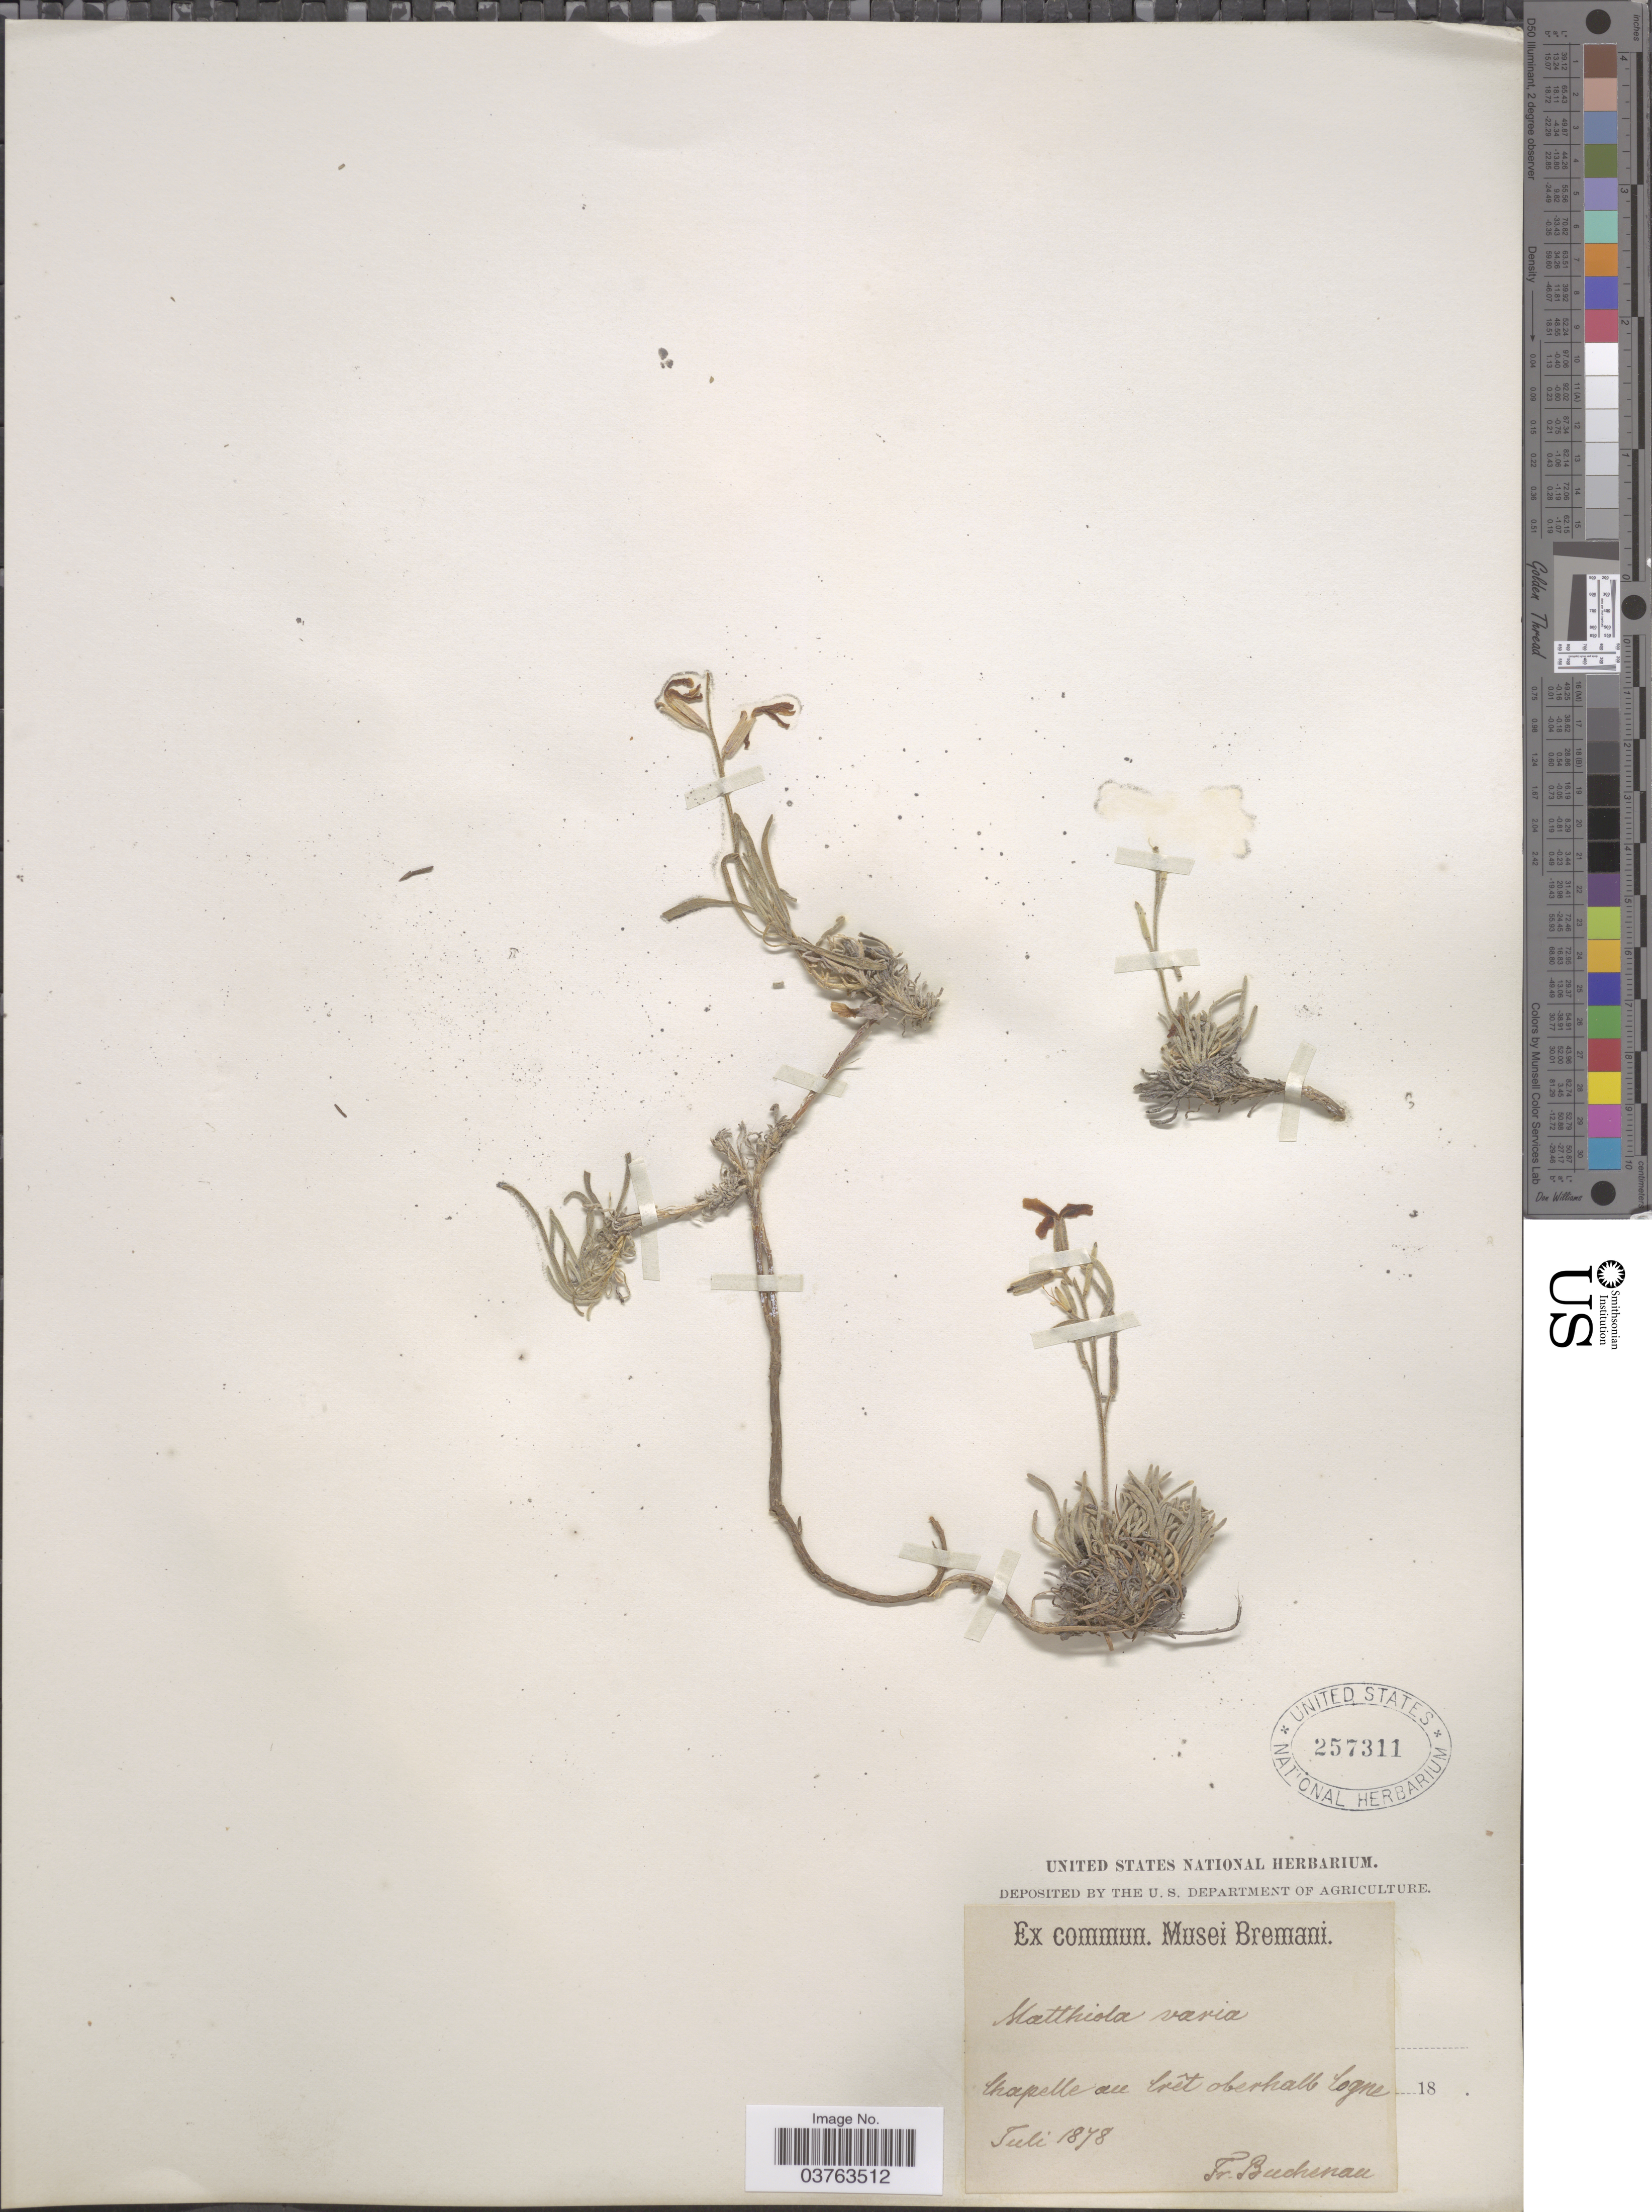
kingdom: Plantae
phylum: Tracheophyta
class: Magnoliopsida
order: Brassicales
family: Brassicaceae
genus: Matthiola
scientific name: Matthiola varia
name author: DC.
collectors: F. Buchenau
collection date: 1878-07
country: Italy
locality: Chapelle au Crêt oberhalb Cogne.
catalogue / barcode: US 257311